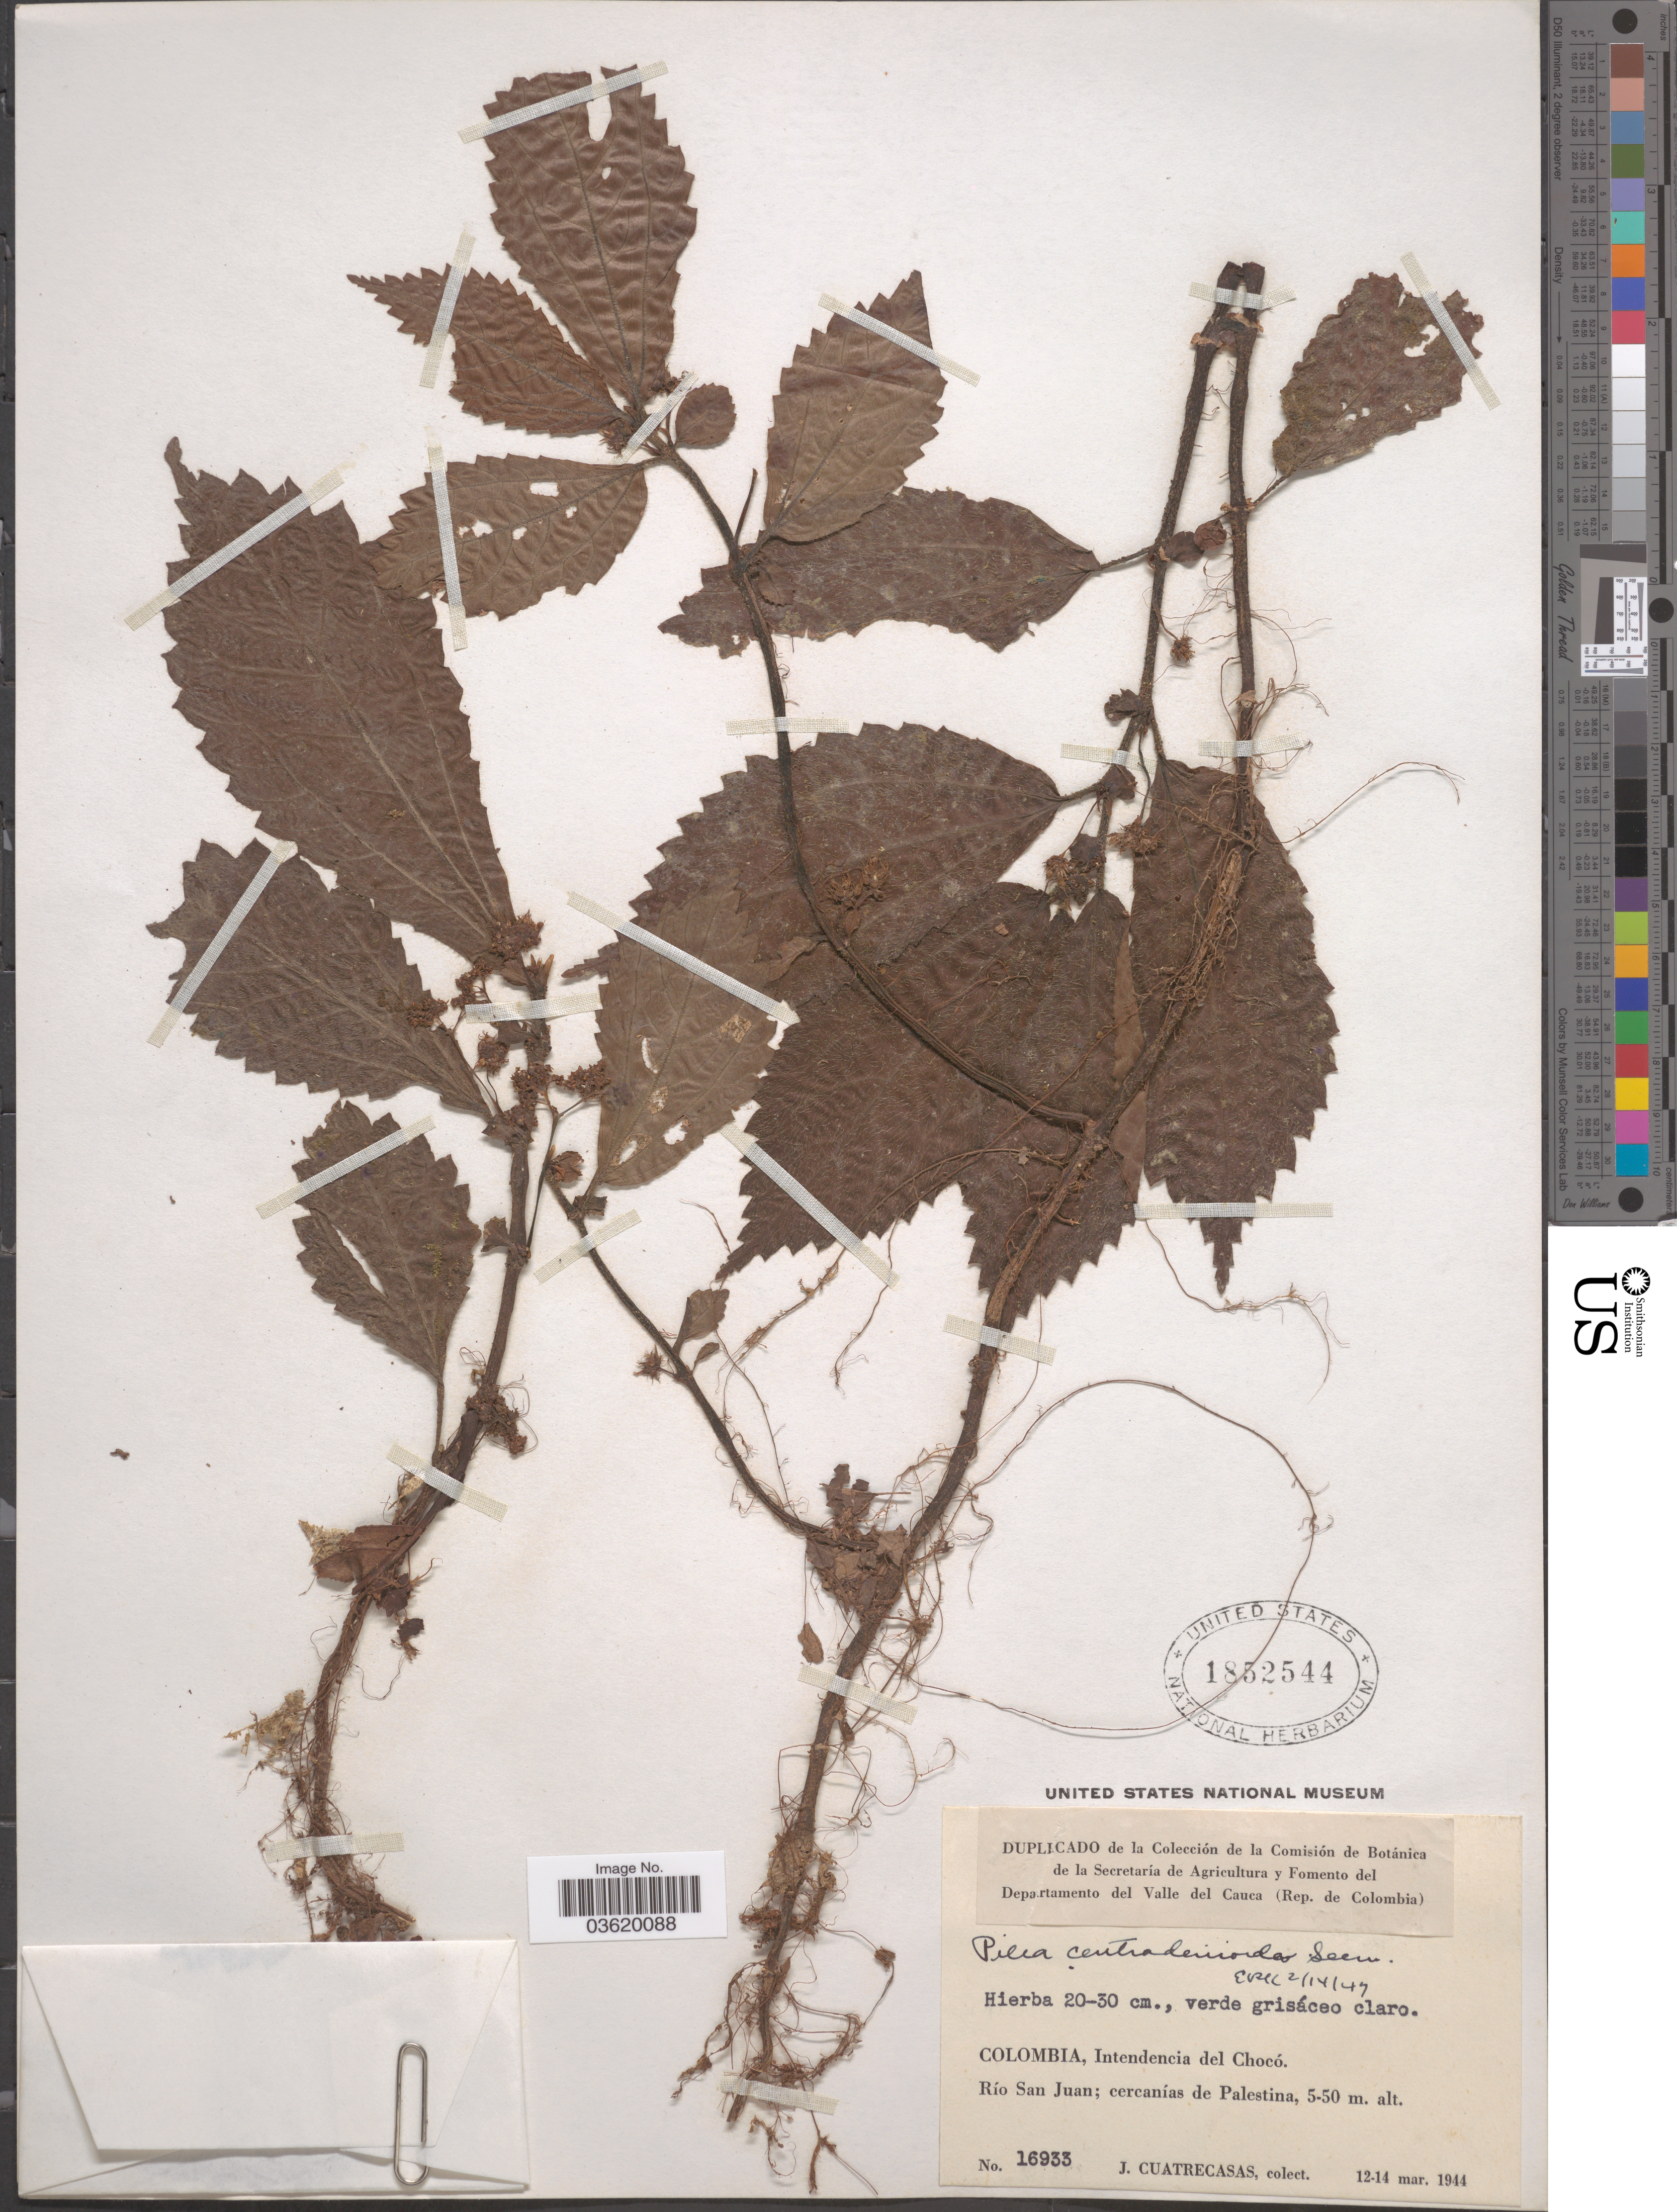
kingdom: Plantae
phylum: Tracheophyta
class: Magnoliopsida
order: Rosales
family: Urticaceae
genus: Pilea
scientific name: Pilea centradenioides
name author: Seem.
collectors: J. Cuatrecasas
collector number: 16933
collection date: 1944-03-12/1944-03-14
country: Colombia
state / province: Chocó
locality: Intendencia del Chocó. Río San Juan; cercanías de Palestina.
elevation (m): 5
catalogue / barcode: US 1852544